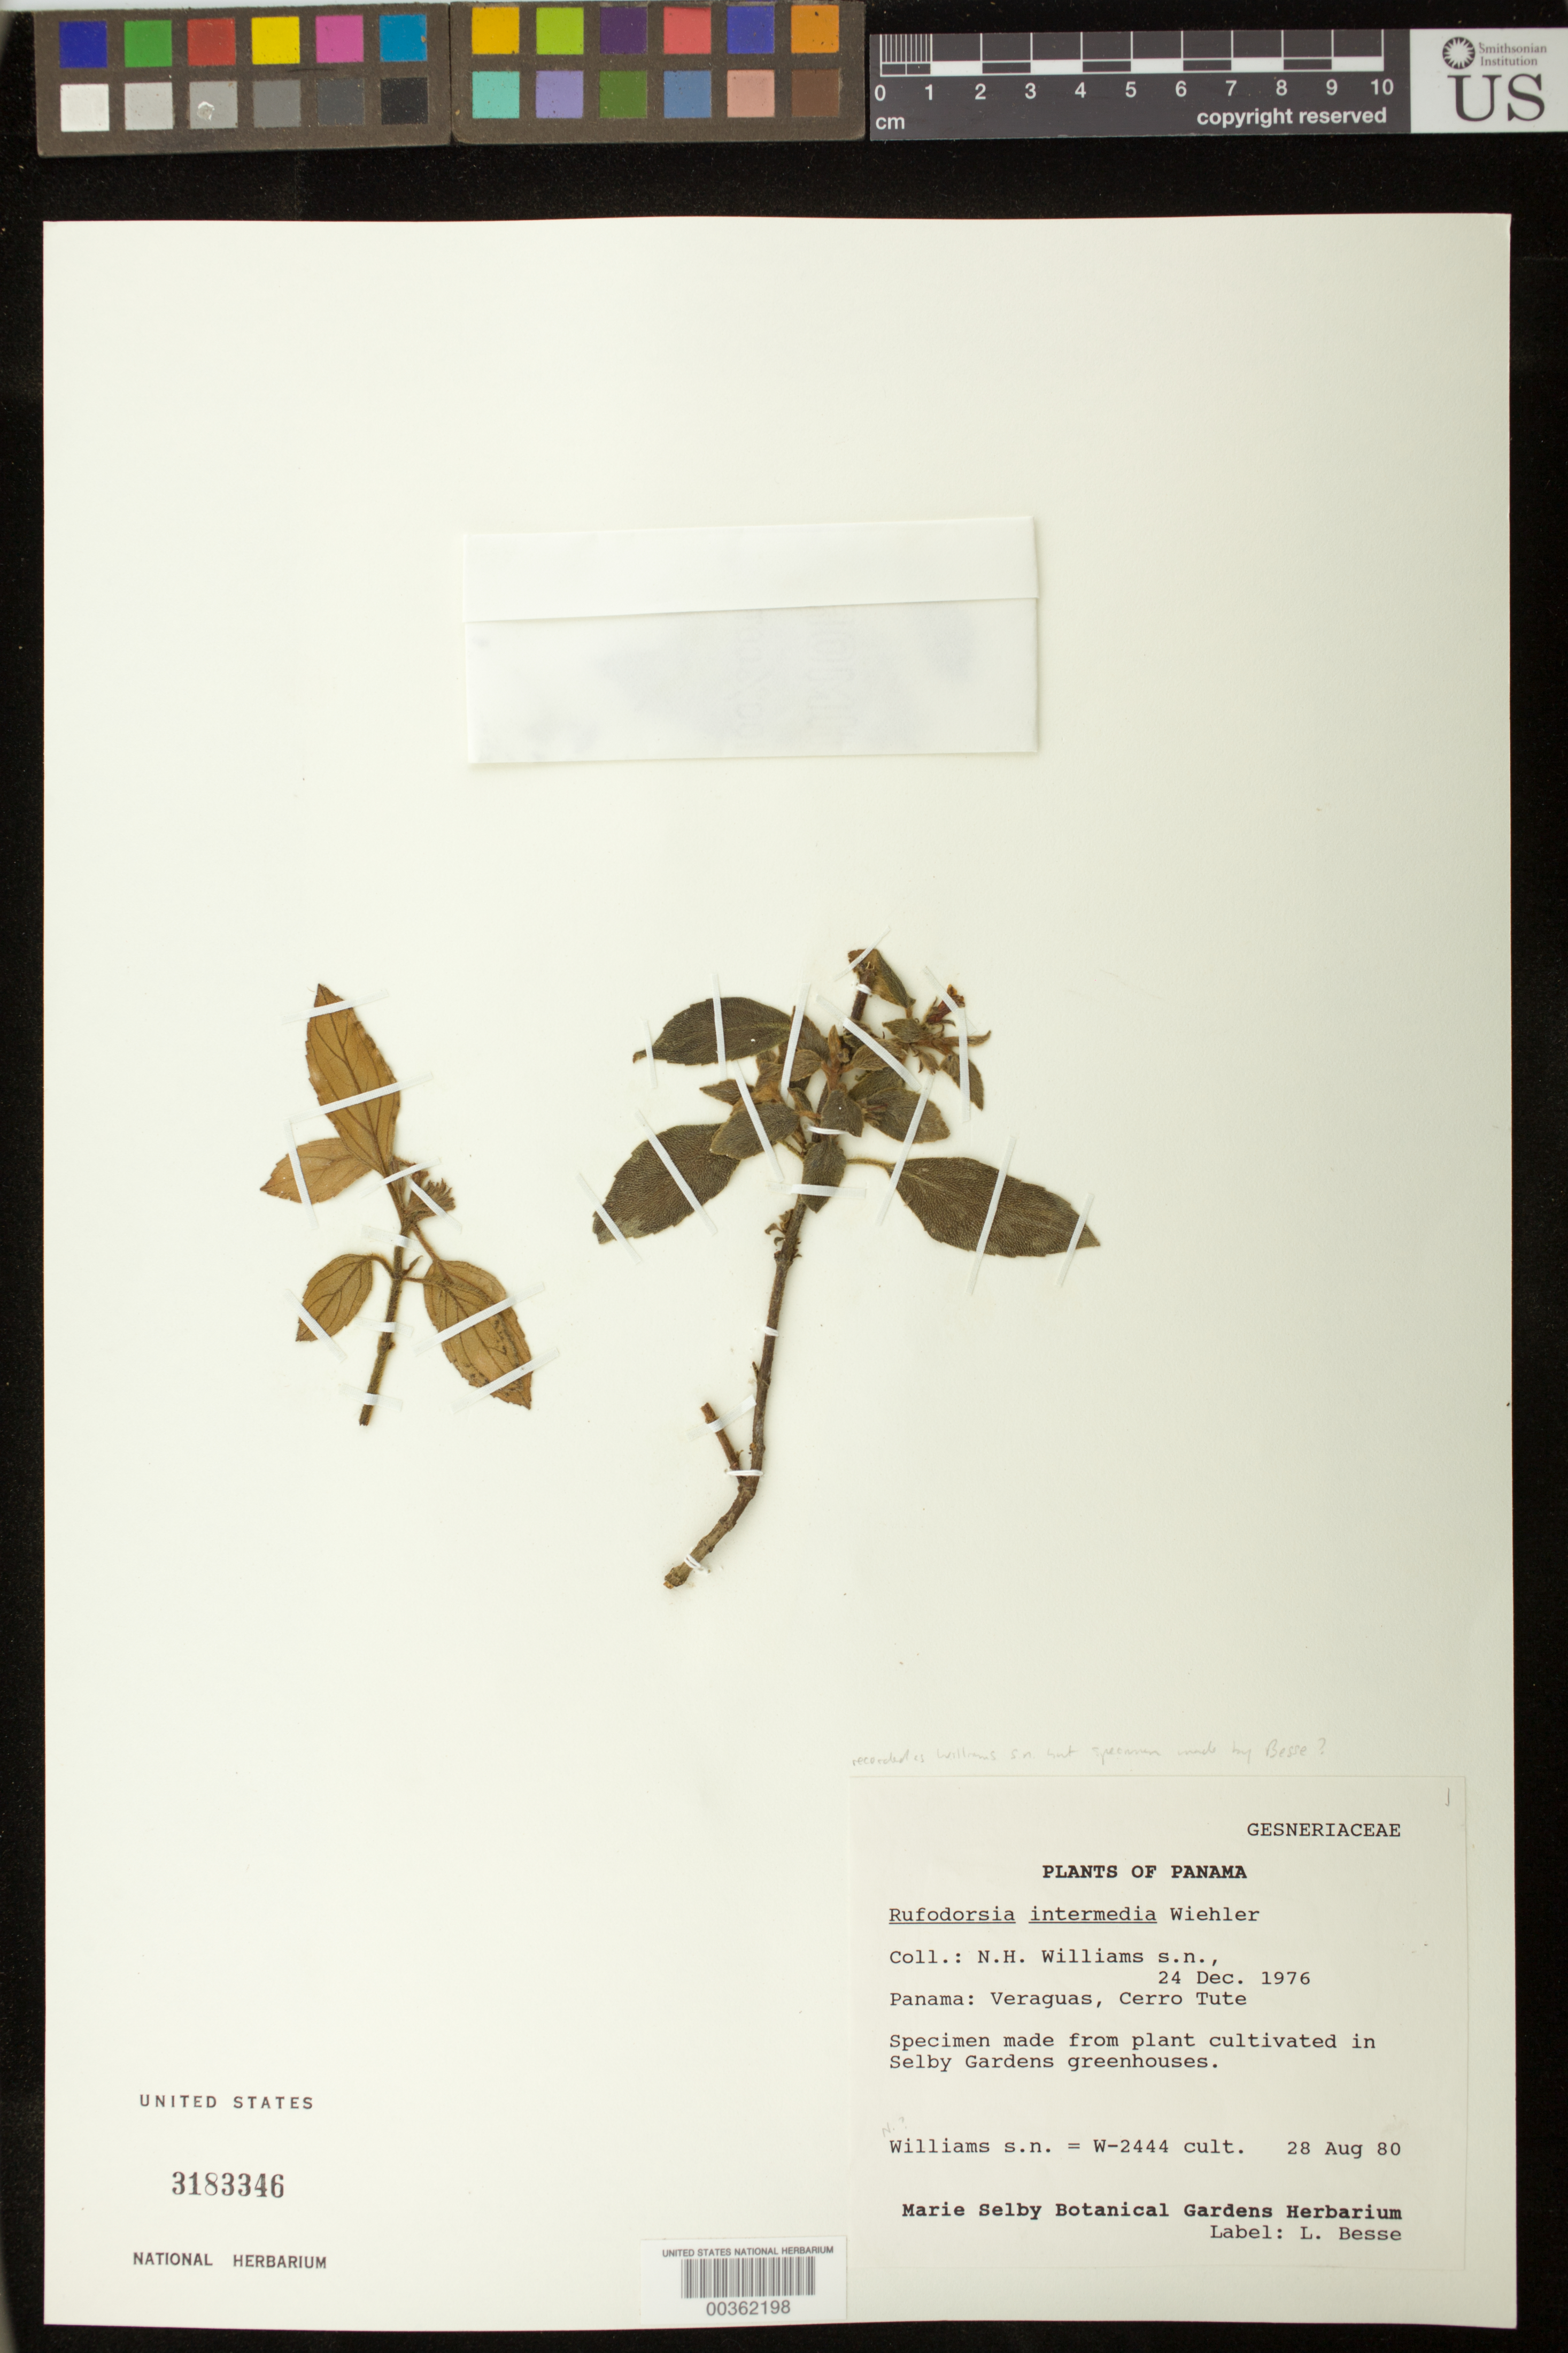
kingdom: Plantae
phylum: Tracheophyta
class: Magnoliopsida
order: Lamiales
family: Gesneriaceae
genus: Rufodorsia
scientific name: Rufodorsia intermedia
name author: Wiehler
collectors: H. J. Wiehler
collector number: s.n. [W-2444]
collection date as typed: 28 Aug 1980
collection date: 1980-08-28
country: United States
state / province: Florida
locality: Cultivated in Marie Selby Botanical Gardens greenhouses.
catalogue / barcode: US 3183346